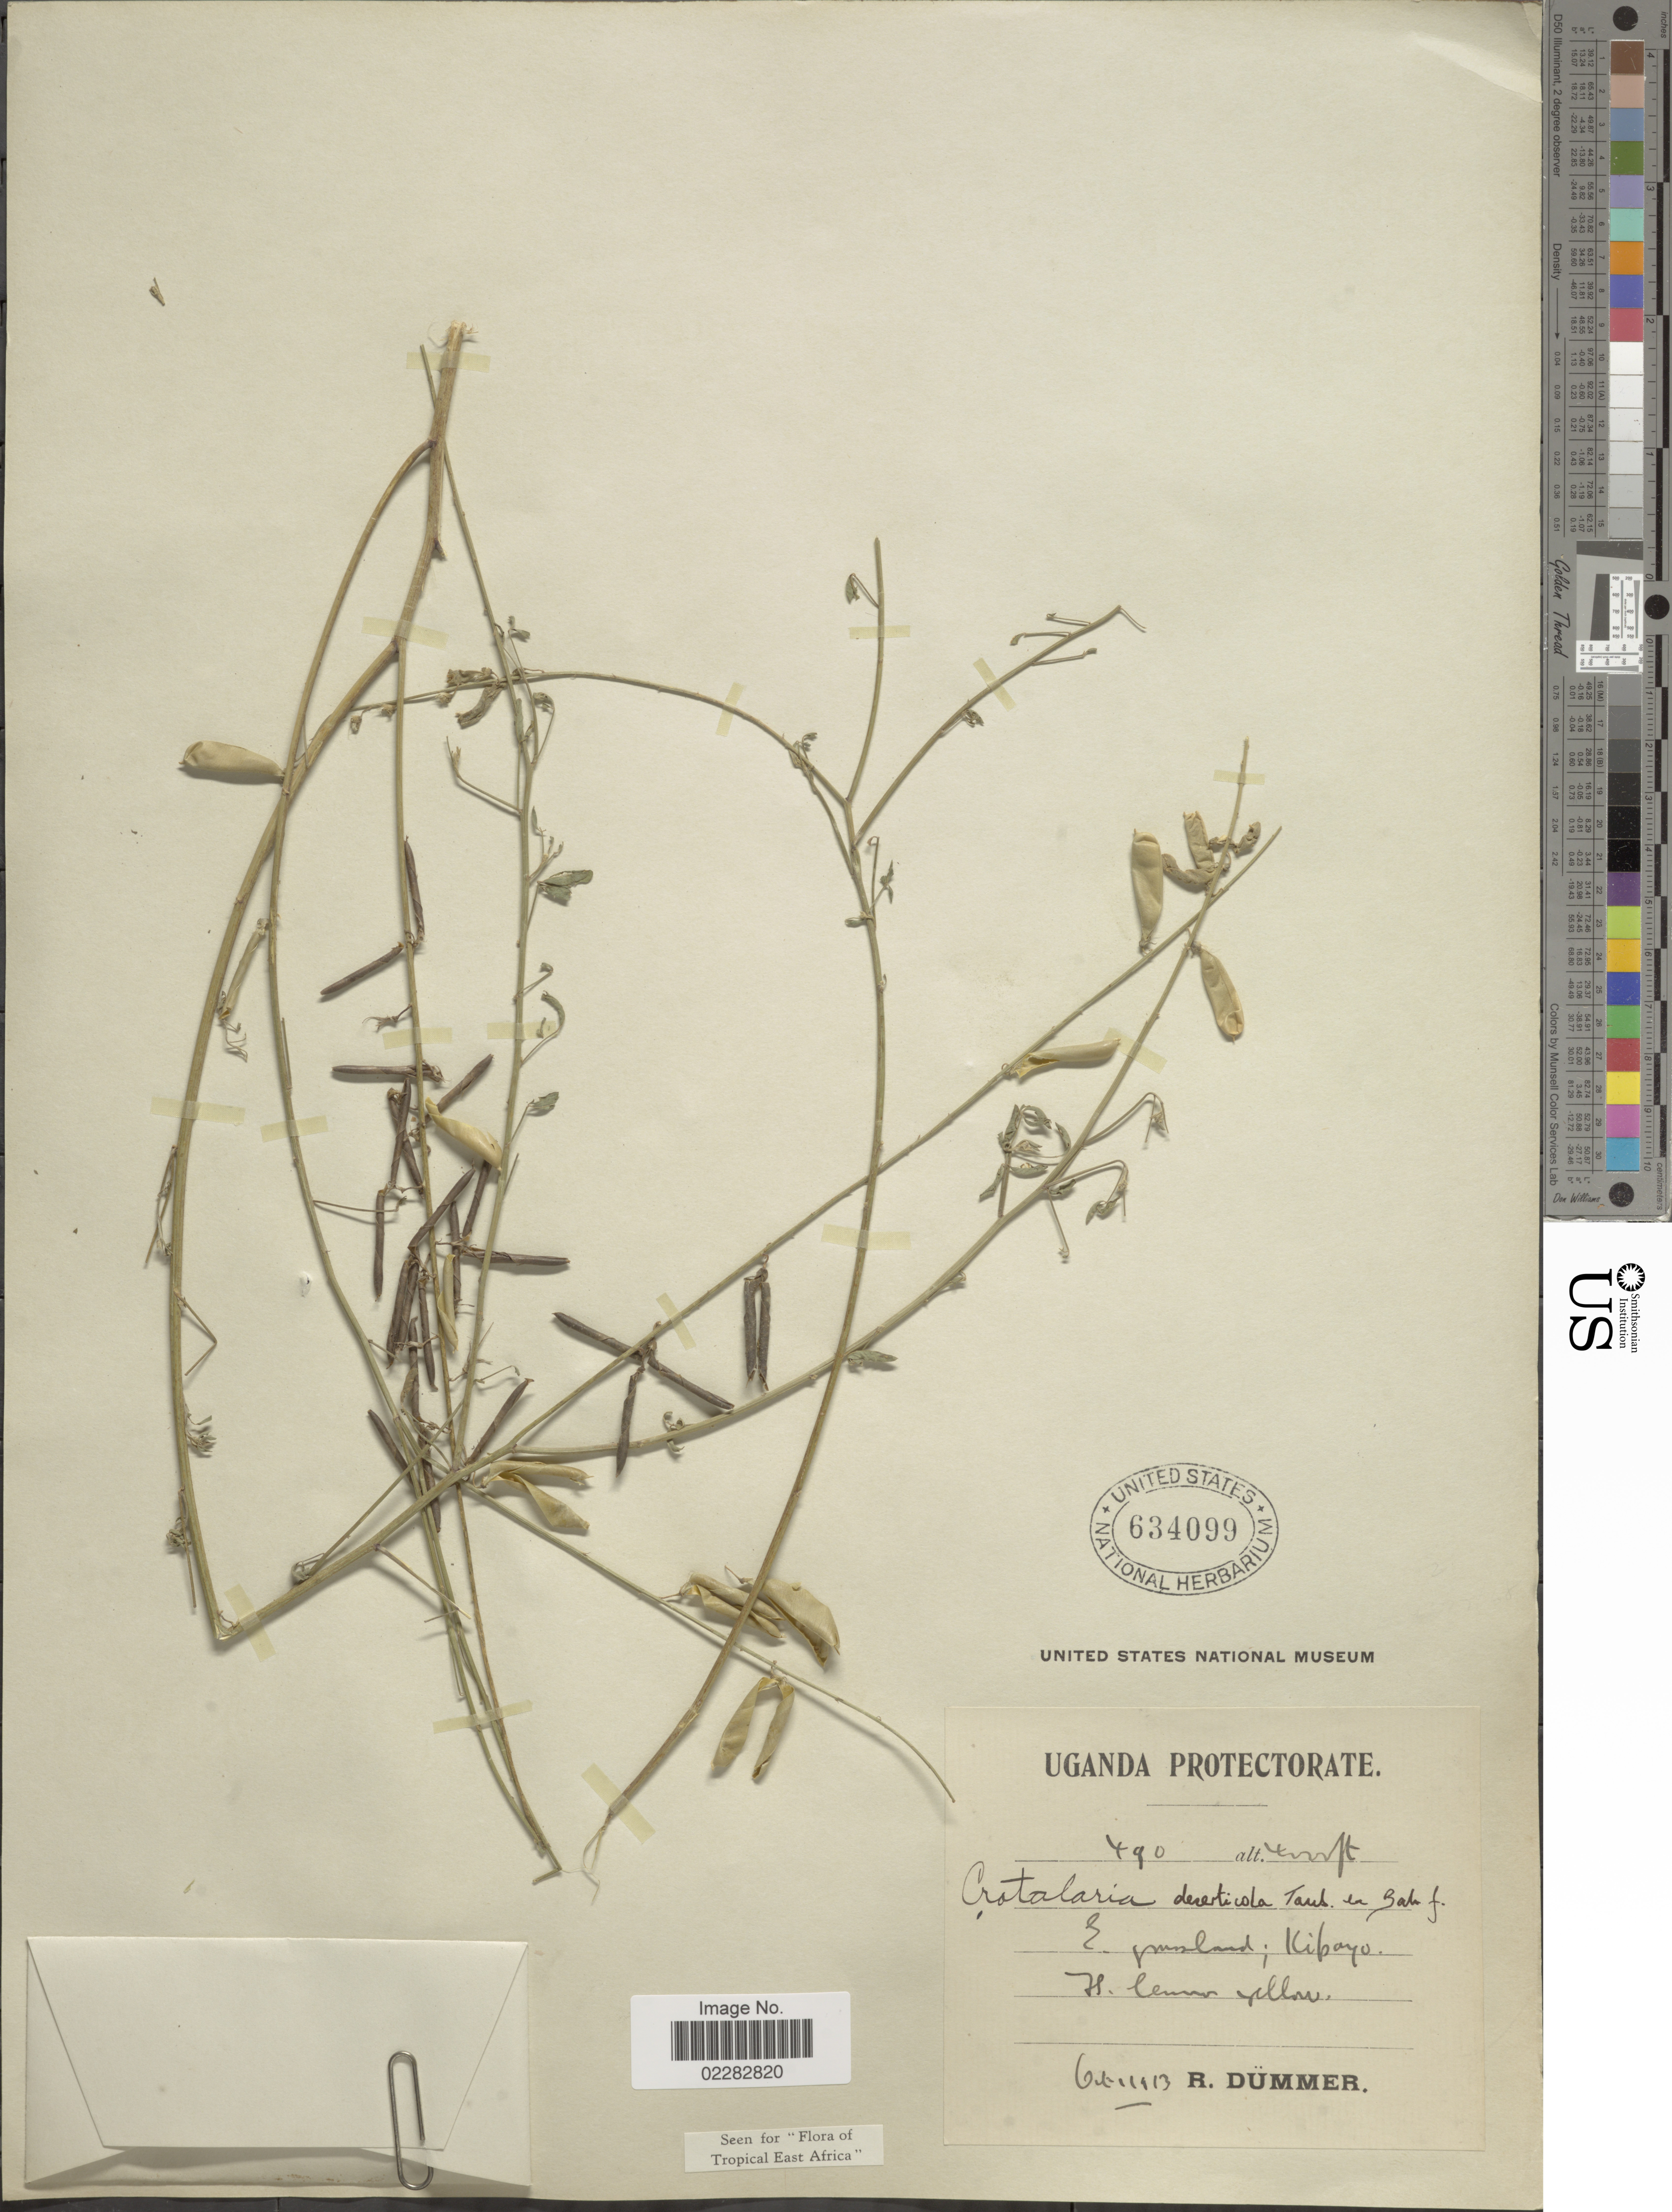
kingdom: Plantae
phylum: Tracheophyta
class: Magnoliopsida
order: Fabales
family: Fabaceae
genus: Crotalaria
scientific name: Crotalaria deserticola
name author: Taub. ex Baker f.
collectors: R. A. Dümmer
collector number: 490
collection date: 1913-10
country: Uganda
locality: E. Grassland; Kipayo.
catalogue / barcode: US 634099